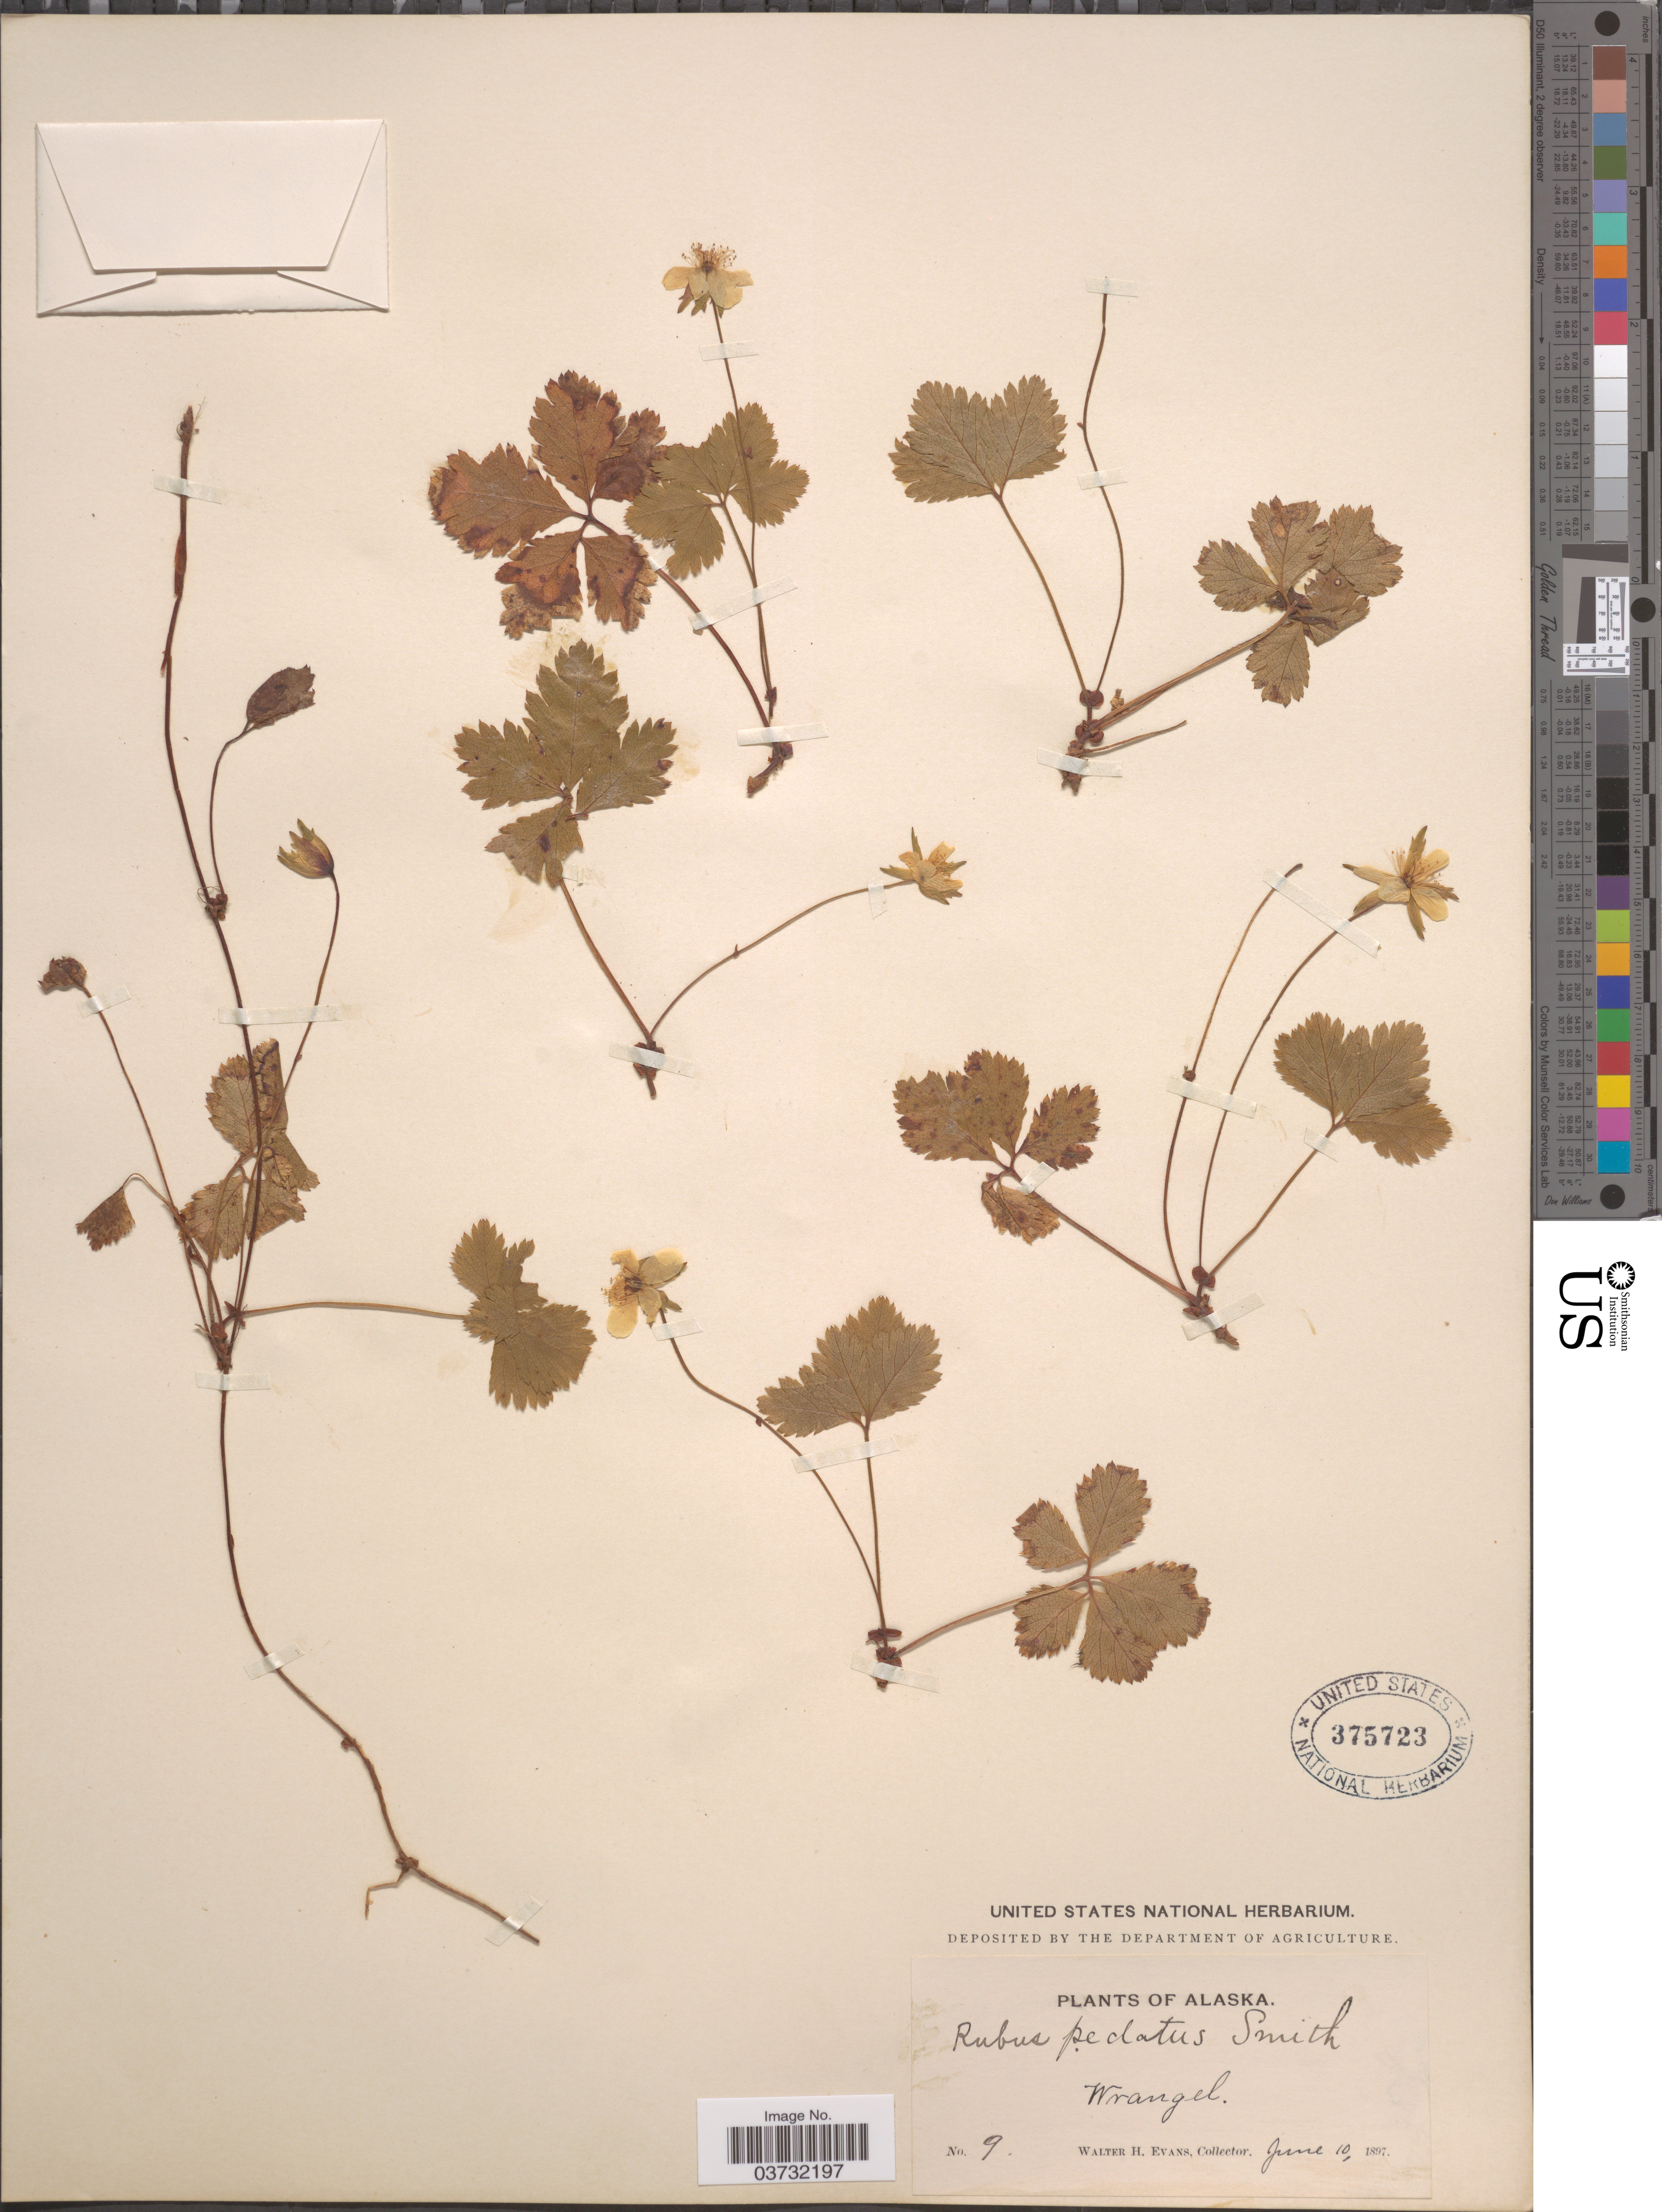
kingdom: Plantae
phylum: Tracheophyta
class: Magnoliopsida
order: Rosales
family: Rosaceae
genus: Rubus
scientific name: Rubus pedatus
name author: Sm.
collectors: W. H. Evans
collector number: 9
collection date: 1897-06-10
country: United States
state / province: Alaska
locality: Wrangell.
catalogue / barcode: US 375723